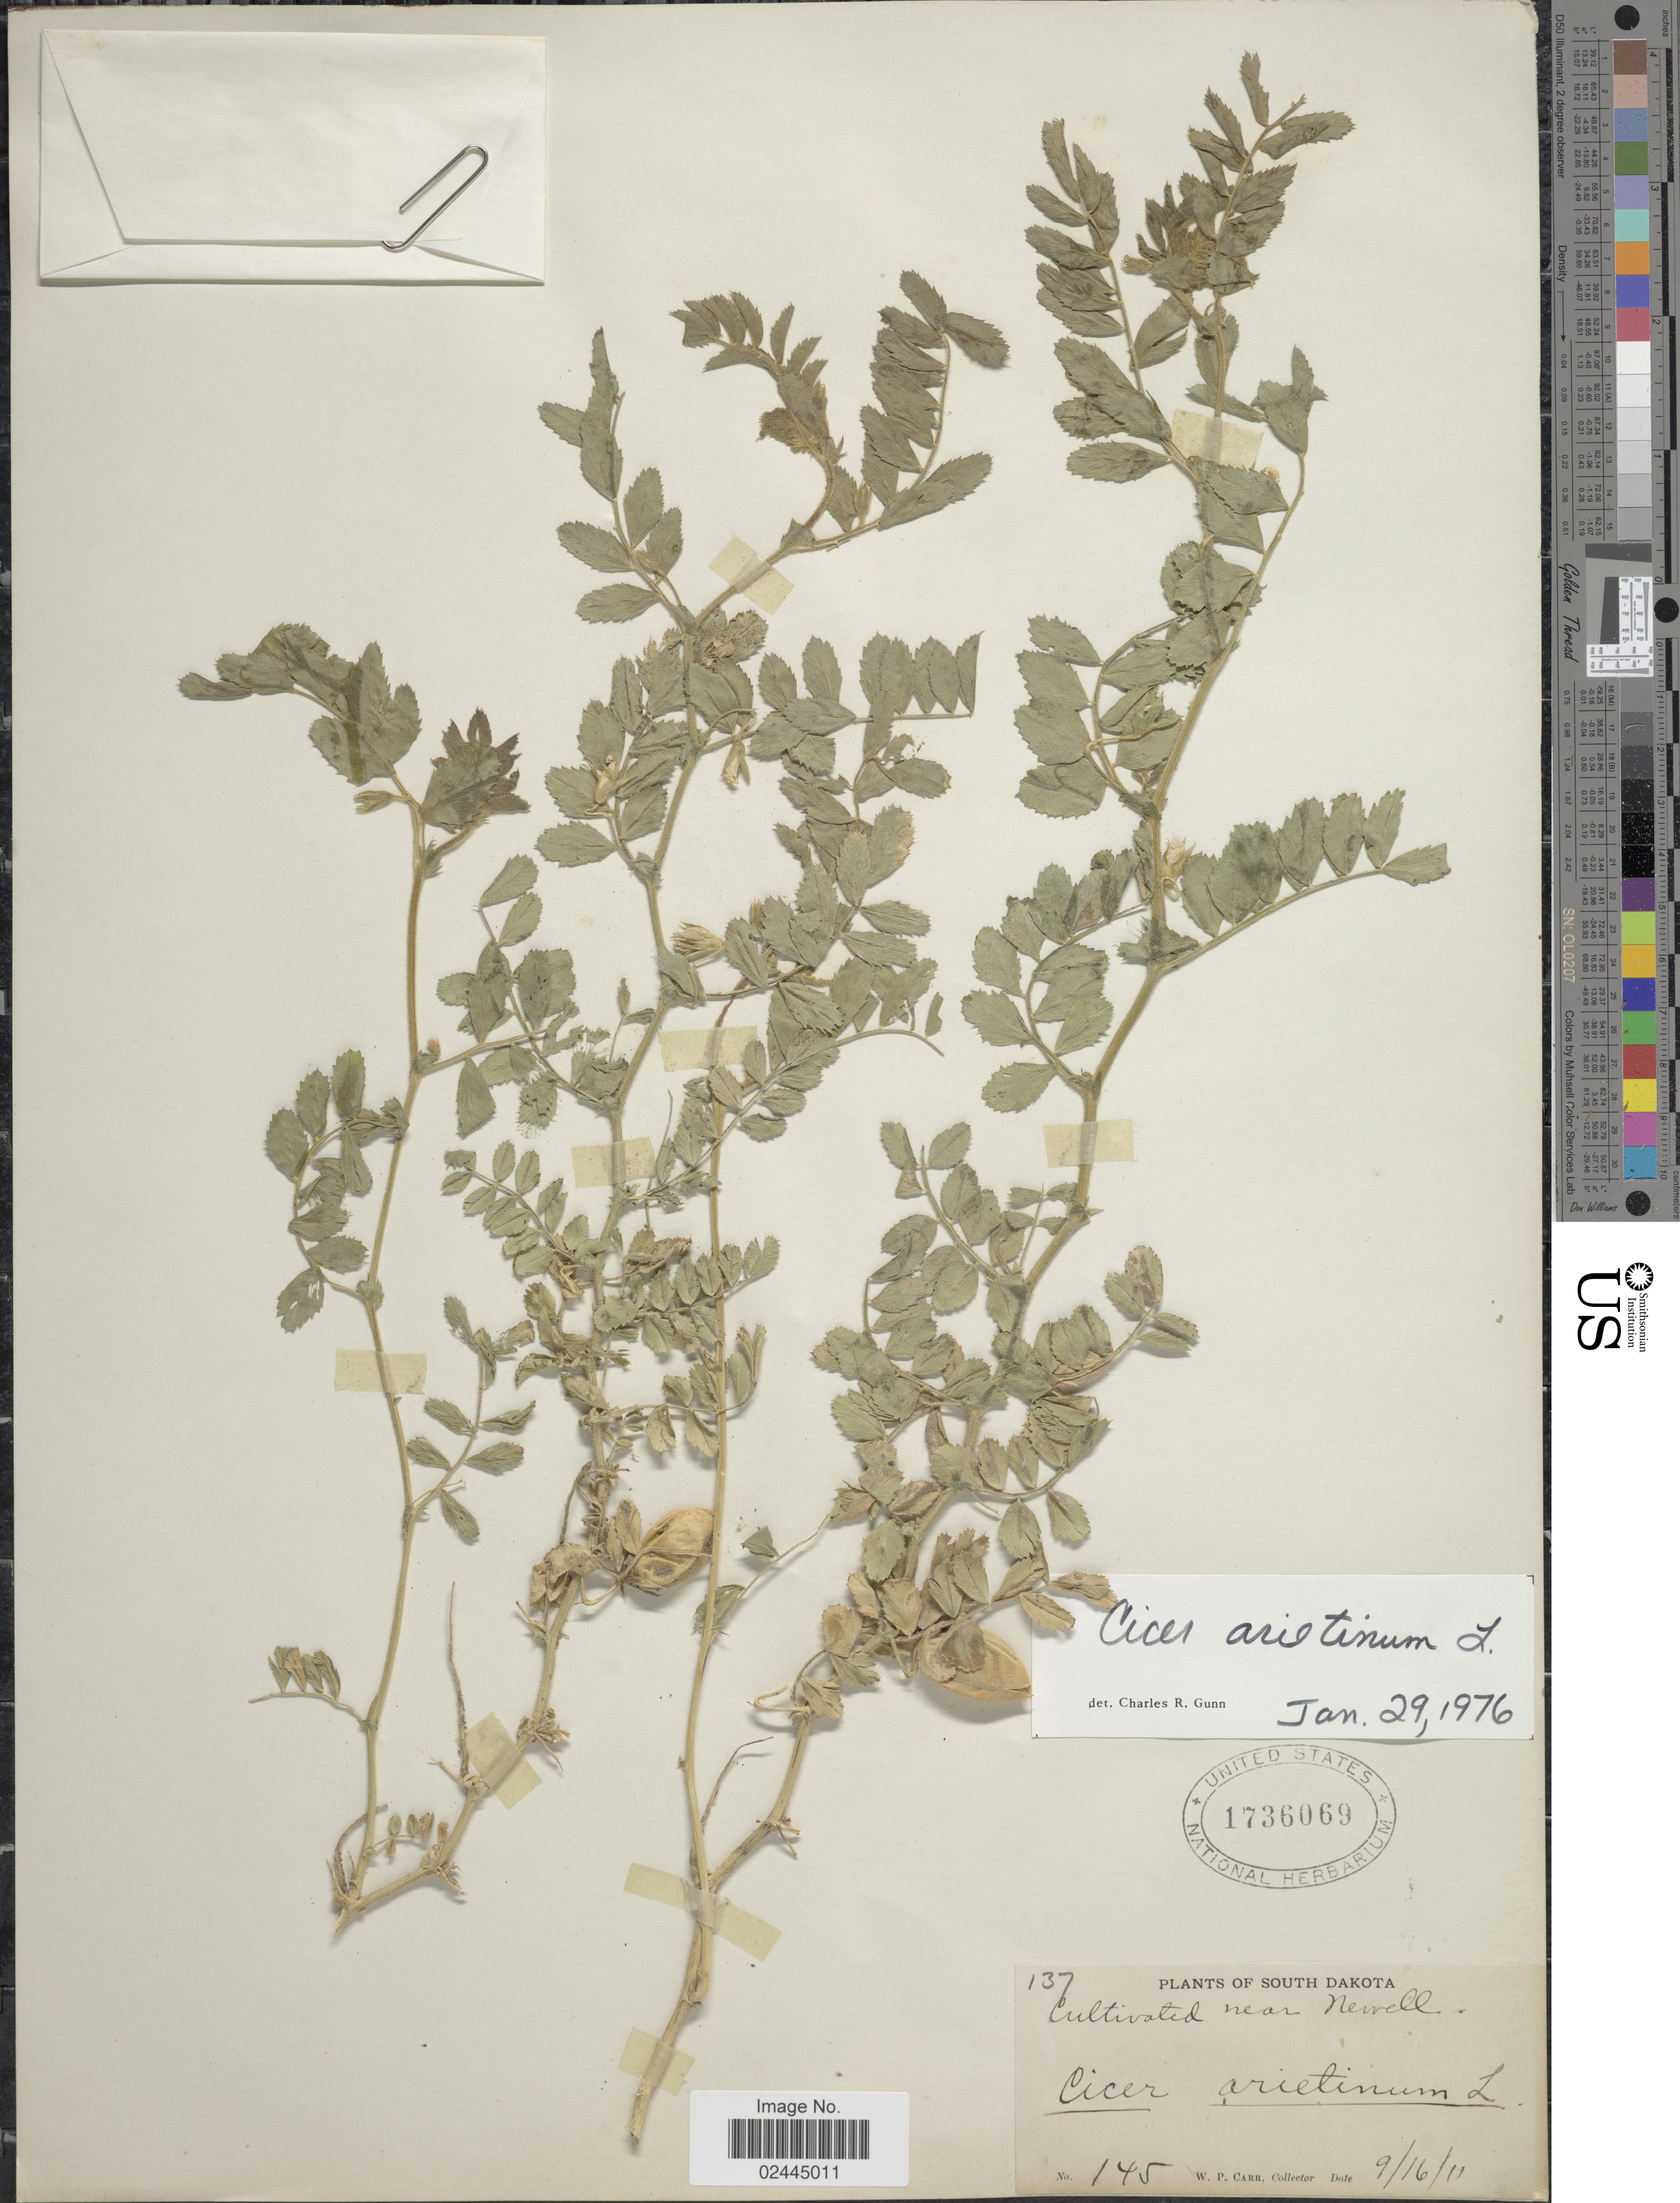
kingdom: Plantae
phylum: Tracheophyta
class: Magnoliopsida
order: Fabales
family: Fabaceae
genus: Cicer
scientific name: Cicer arietinum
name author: L.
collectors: W. Carr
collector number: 145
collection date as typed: Transcribed d/m/y: 16/9/11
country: United States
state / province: South Dakota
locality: South Dakota. Cultivated near Newell.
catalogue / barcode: US 1736069